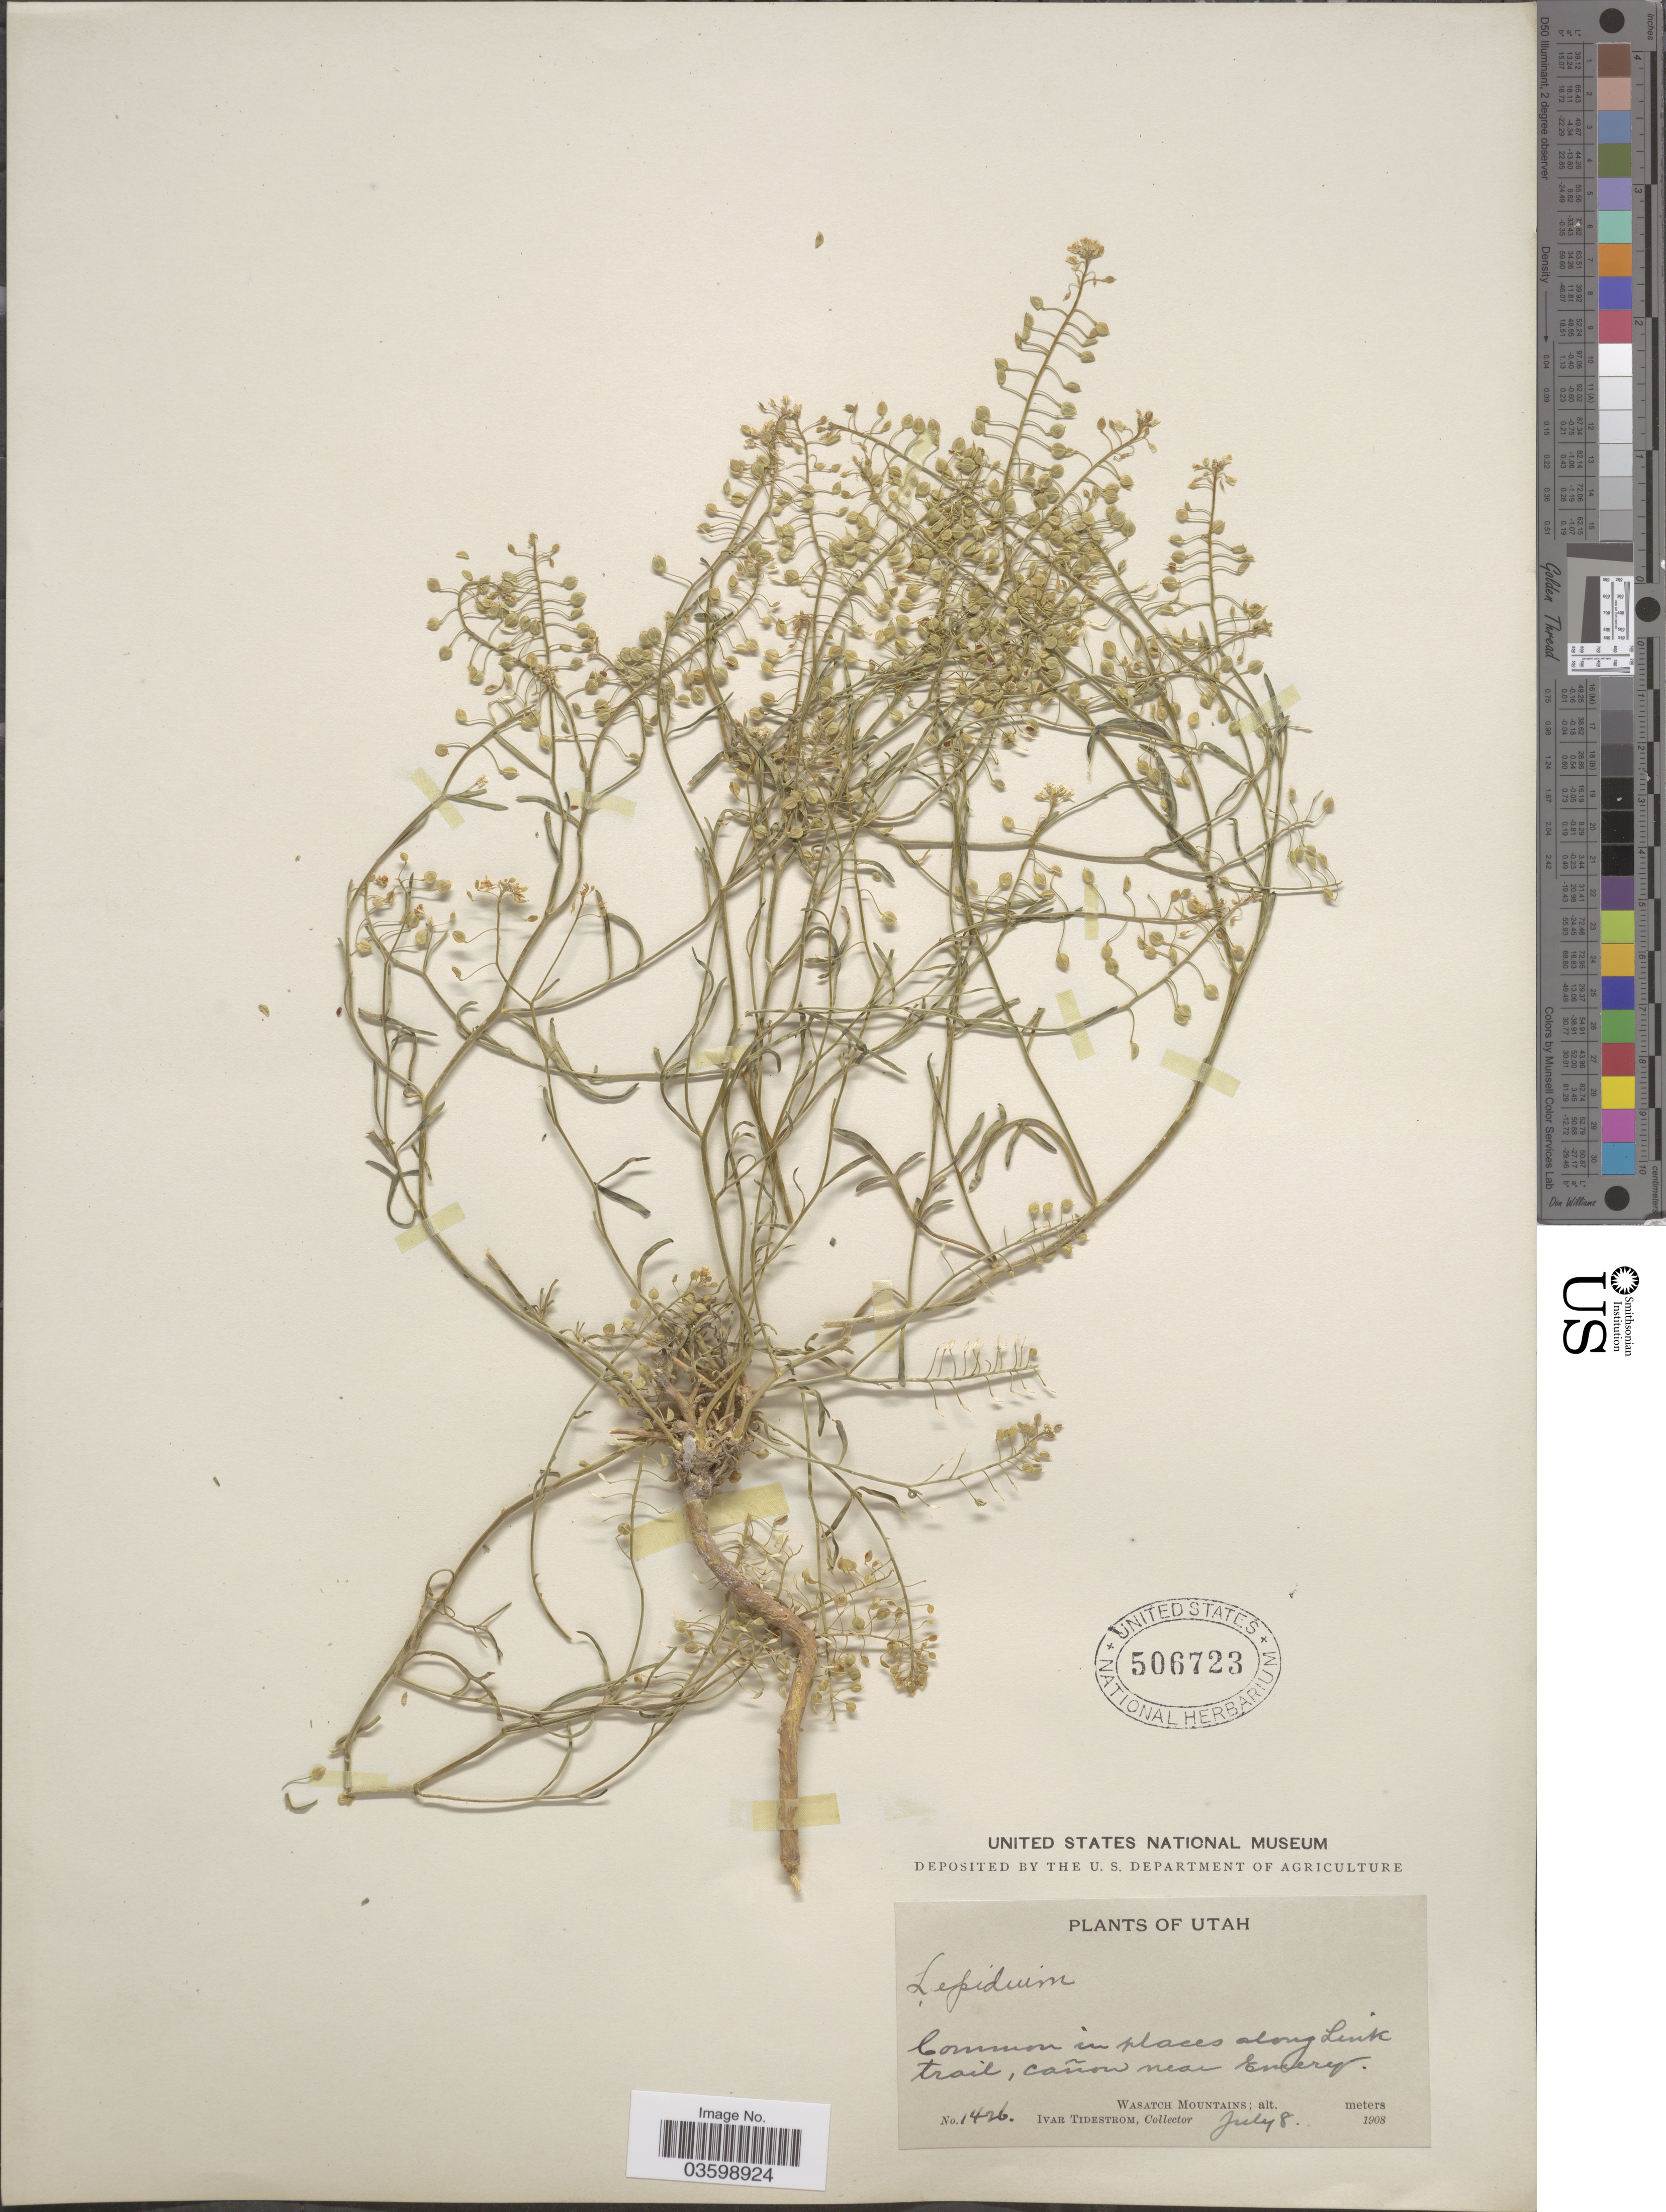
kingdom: Plantae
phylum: Tracheophyta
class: Magnoliopsida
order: Brassicales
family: Brassicaceae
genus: Lepidium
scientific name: Lepidium montanum var. jonesii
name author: (Rydb.) C.L. Hitchc.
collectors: I. F. Tidestrom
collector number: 1426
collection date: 1908-07-08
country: United States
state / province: Utah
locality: Common in places along Link trail, cañon near Emery. Wasatch Mountains.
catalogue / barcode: US 506723